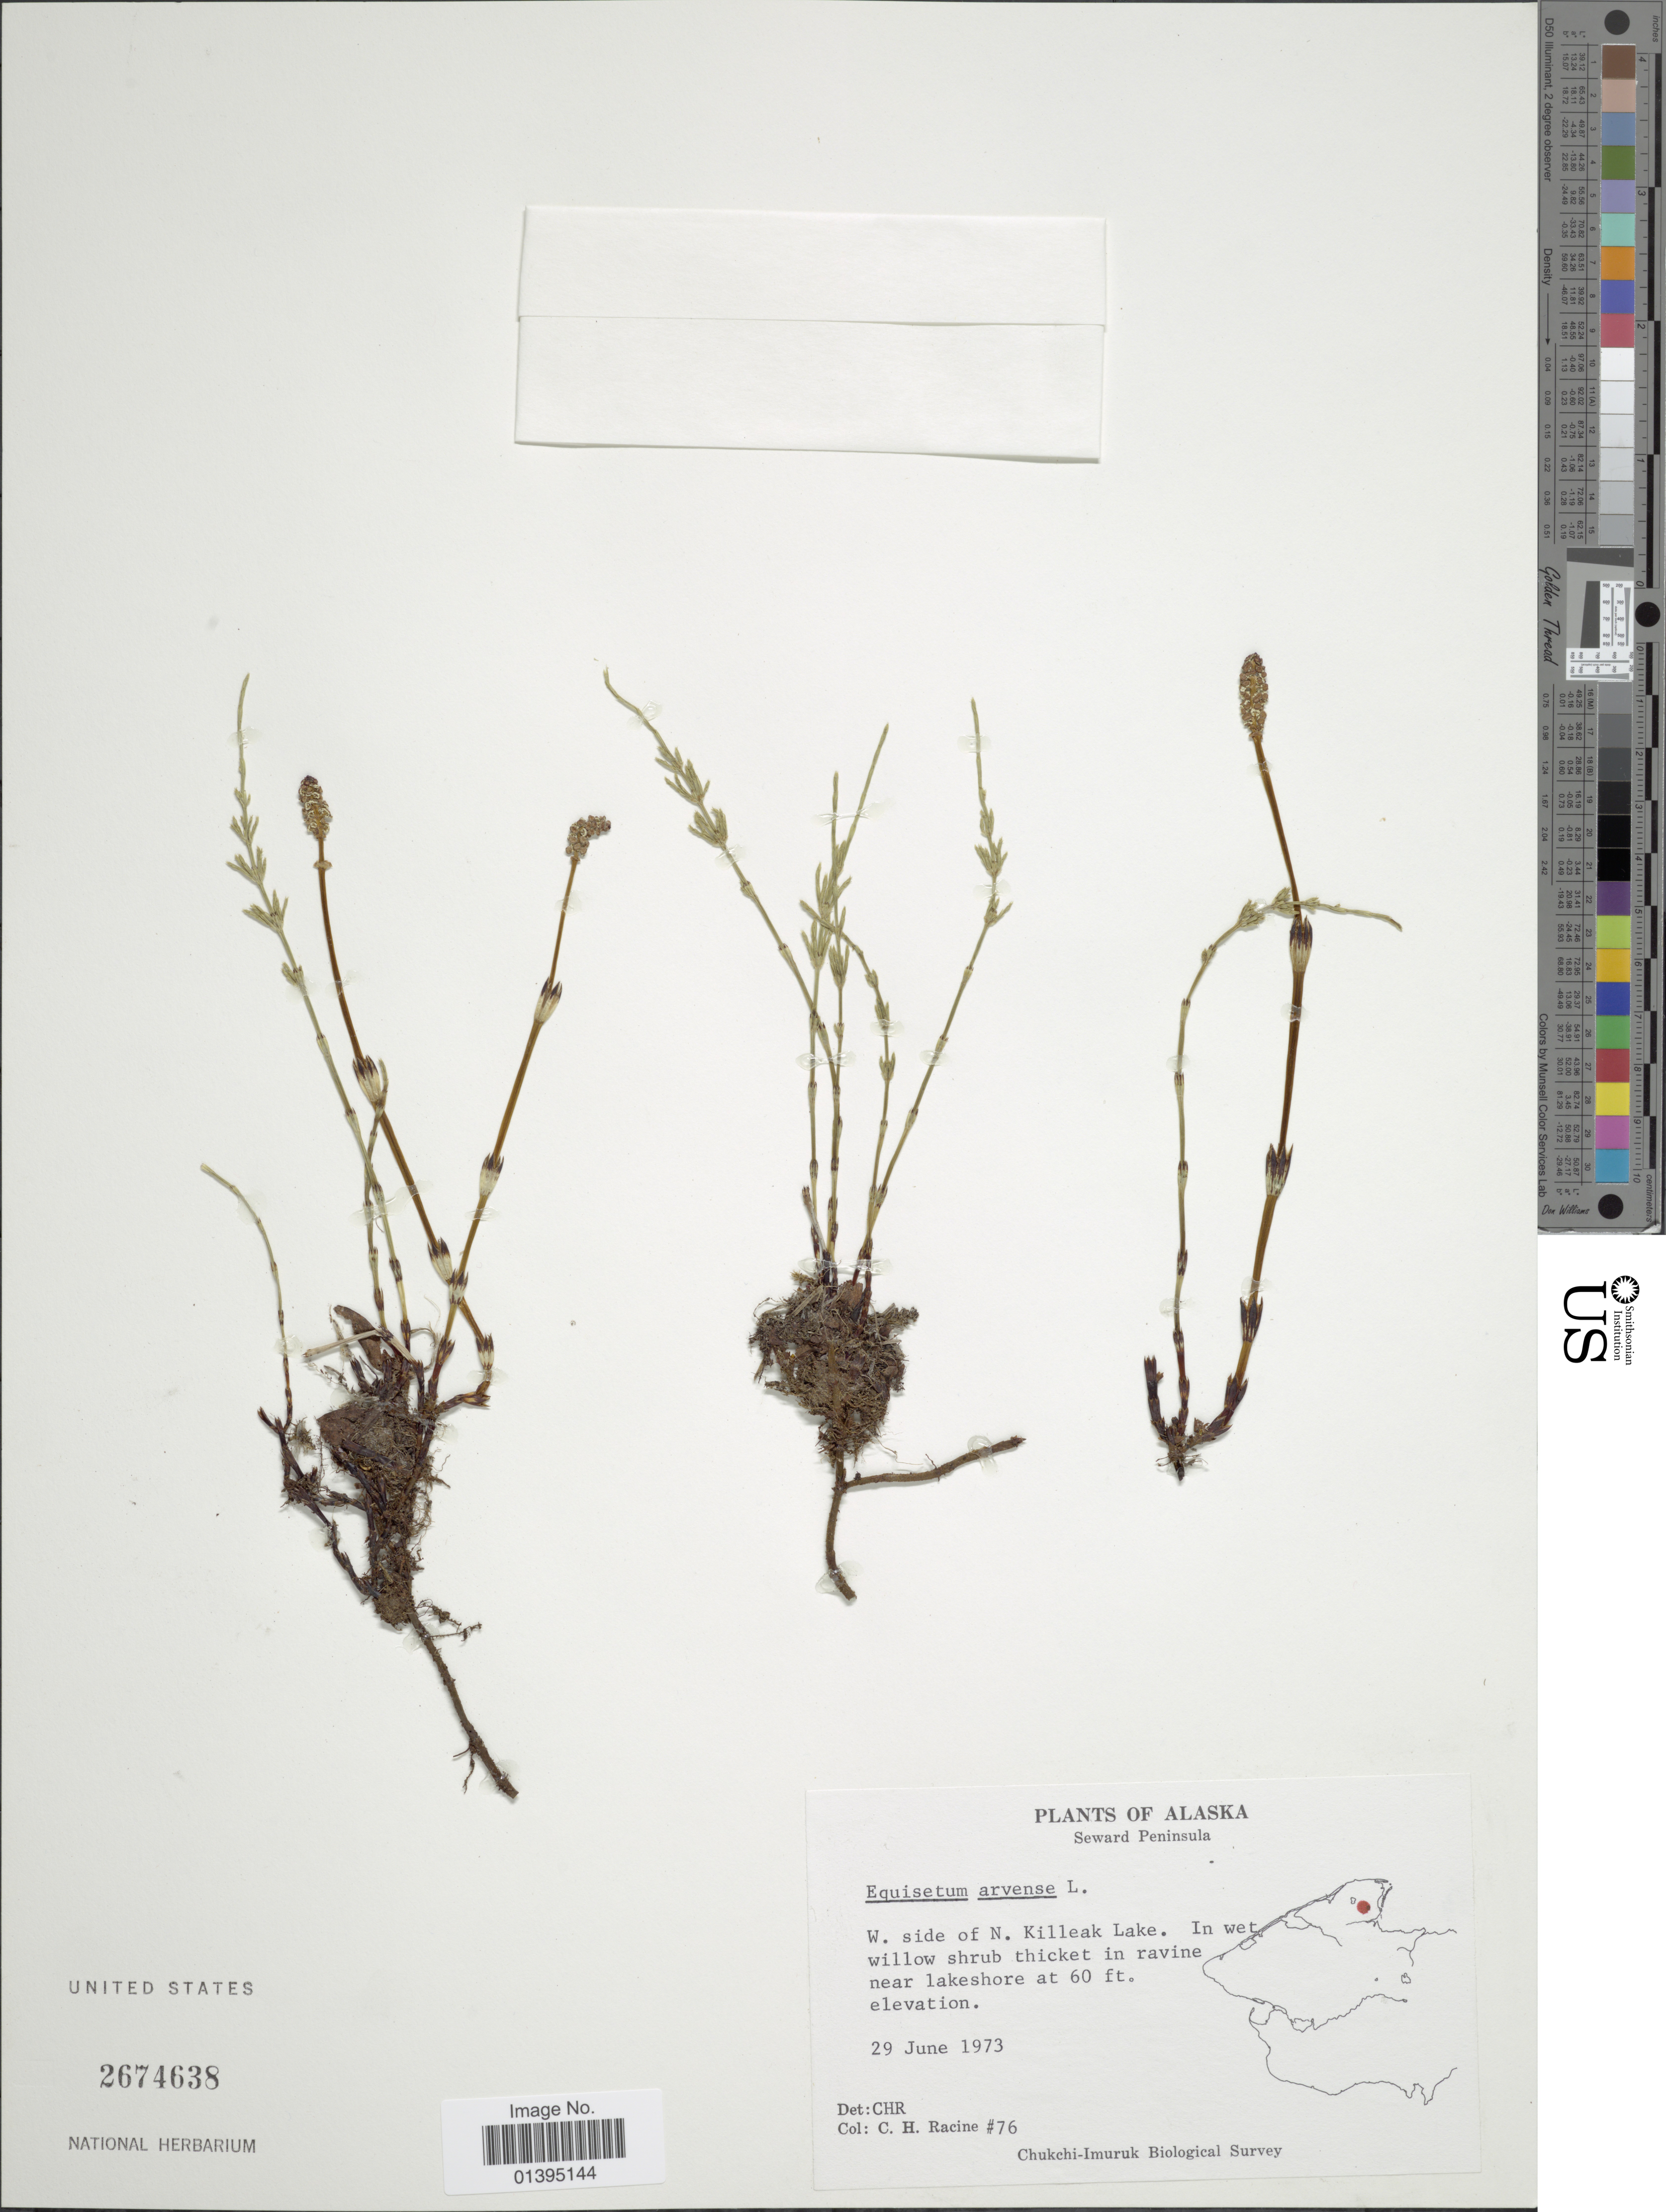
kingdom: Plantae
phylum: Tracheophyta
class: Polypodiopsida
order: Equisetales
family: Equisetaceae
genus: Equisetum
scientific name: Equisetum arvense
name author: L.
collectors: C. Racine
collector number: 76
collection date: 1973-06-29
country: United States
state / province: Alaska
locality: Seward Peninsula, W. side of N. Killeak LAke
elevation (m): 18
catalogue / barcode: US 2674638